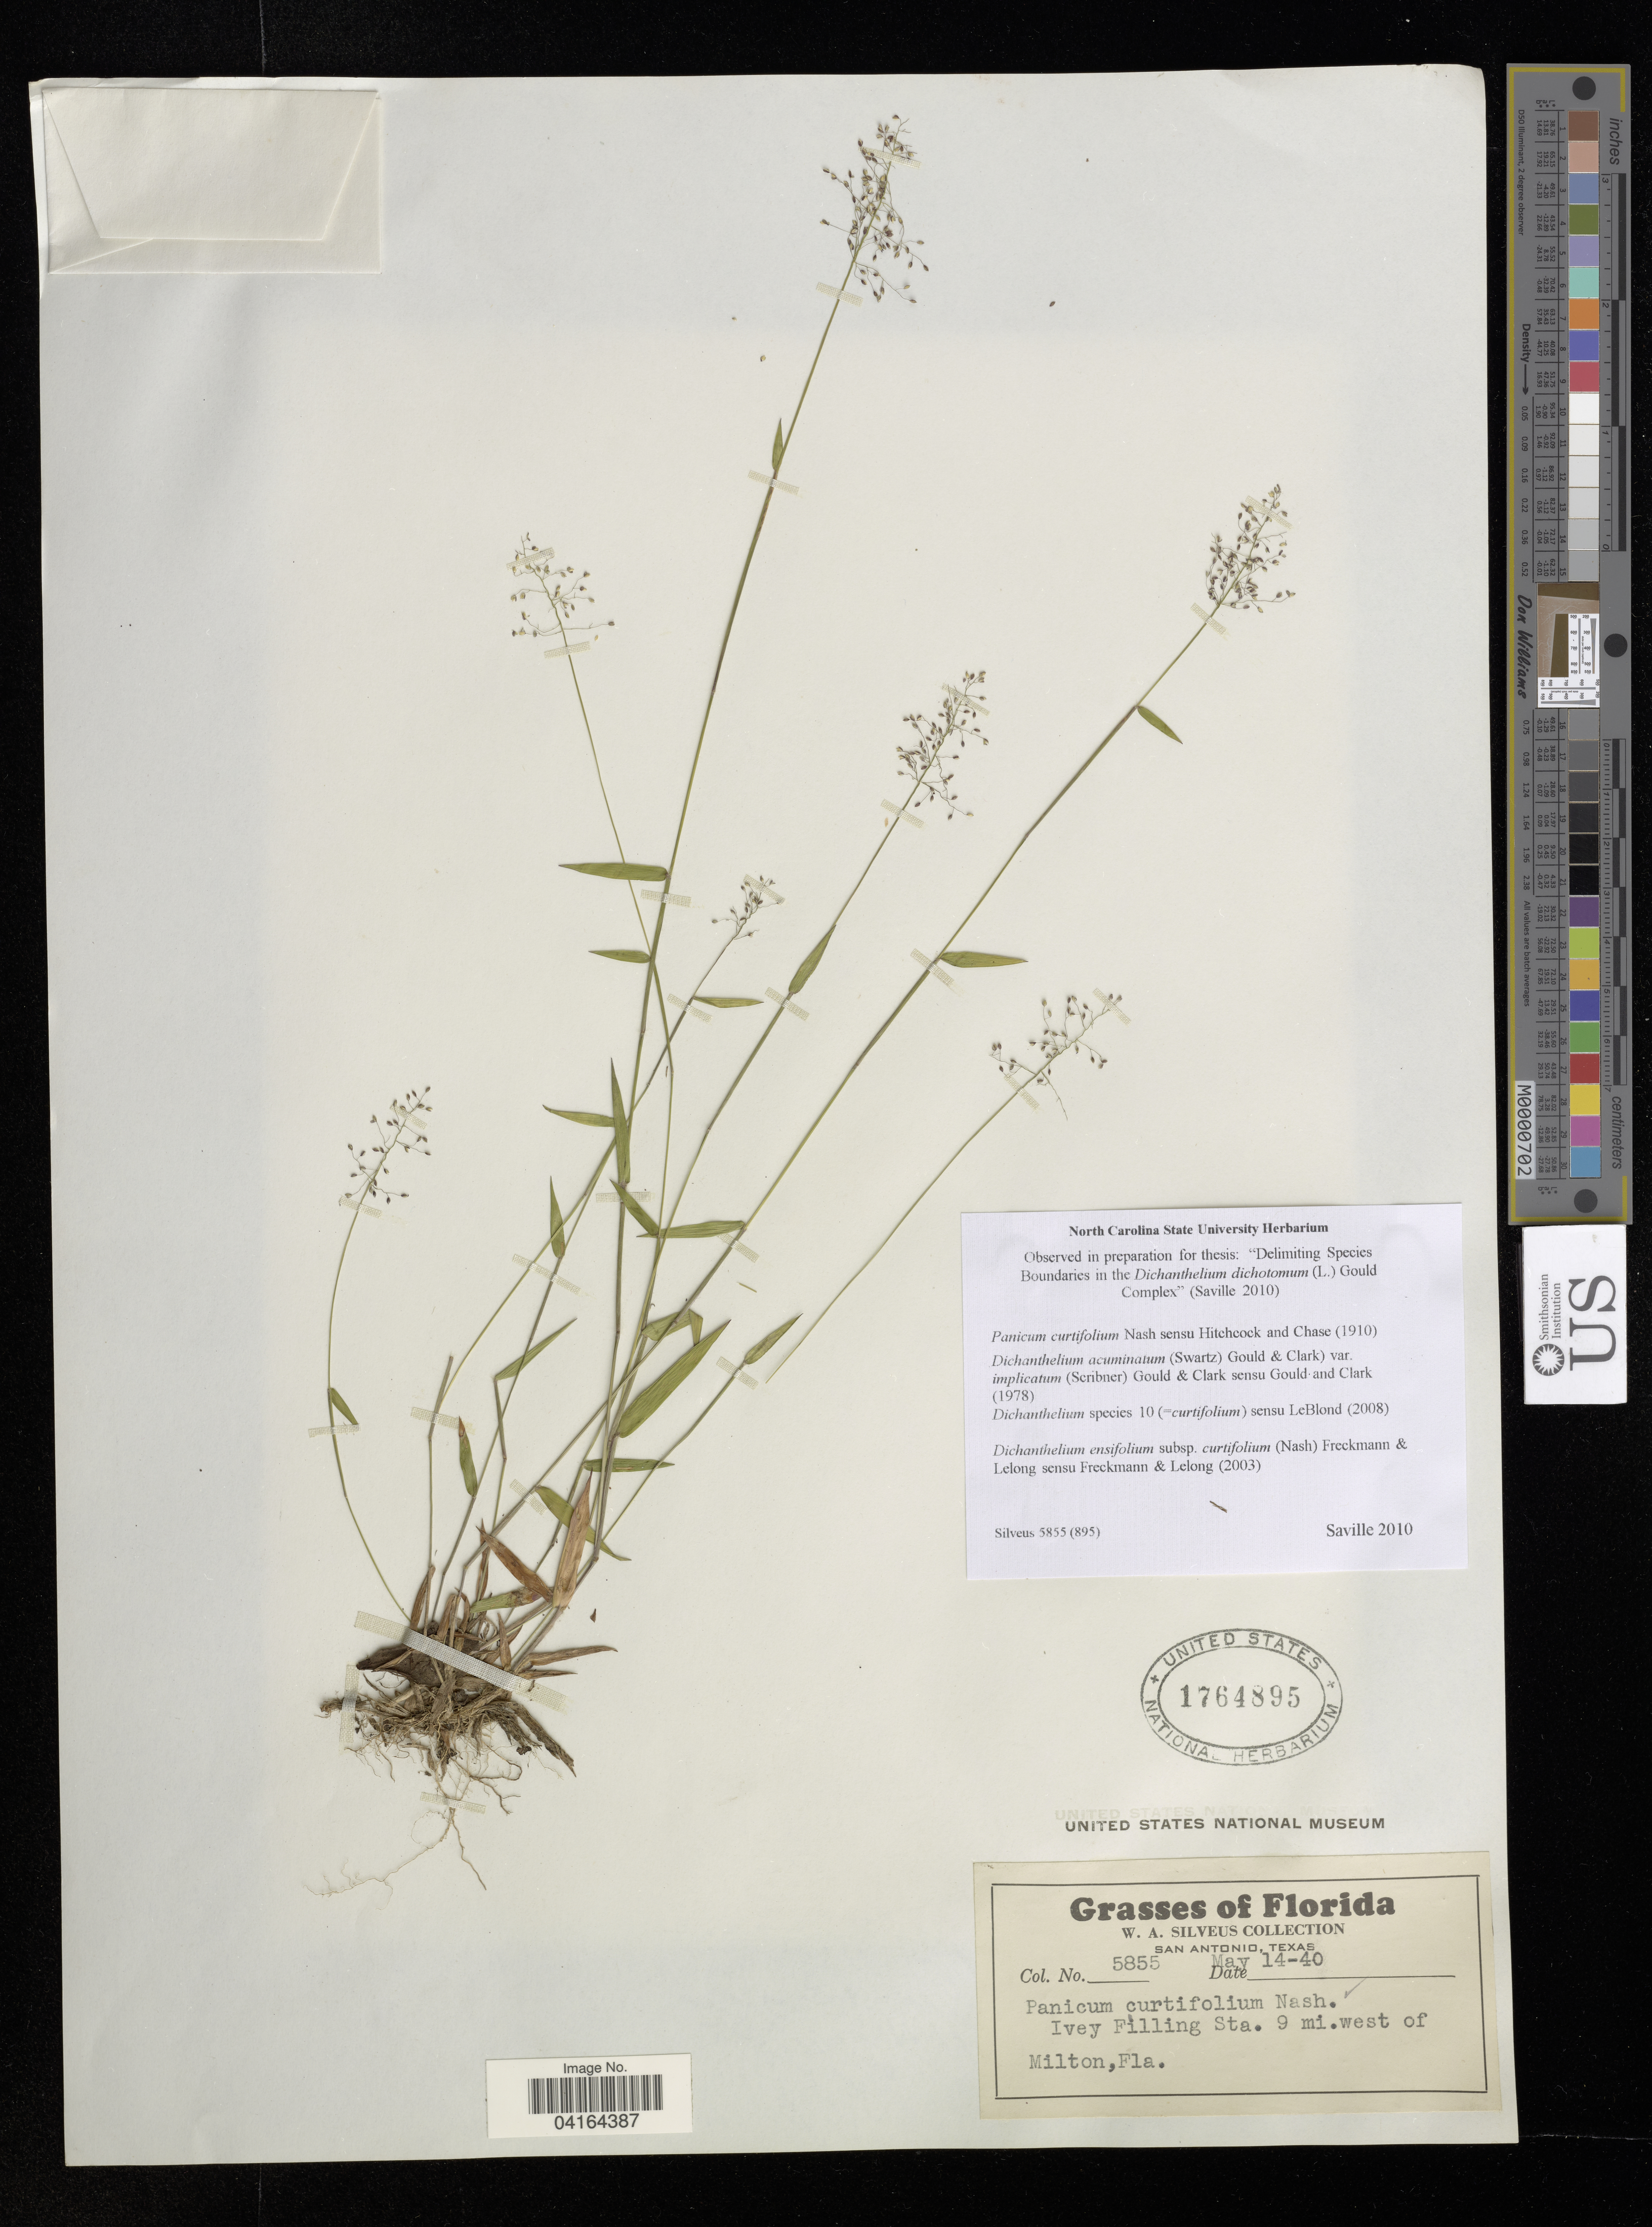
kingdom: Plantae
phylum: Tracheophyta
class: Liliopsida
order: Poales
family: Poaceae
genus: Dichanthelium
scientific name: Dichanthelium dichotomum subsp. curtifolium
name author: (Nash) Freckmann & Lelong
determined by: Saville, A. C., (NCSC), North Carolina State University (UNITED STATES)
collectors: W. Silveus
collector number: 5855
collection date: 1940-05-14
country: United States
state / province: Florida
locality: Ivey Filling Sta. 9 mi. west of Milton.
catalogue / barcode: US 1764895